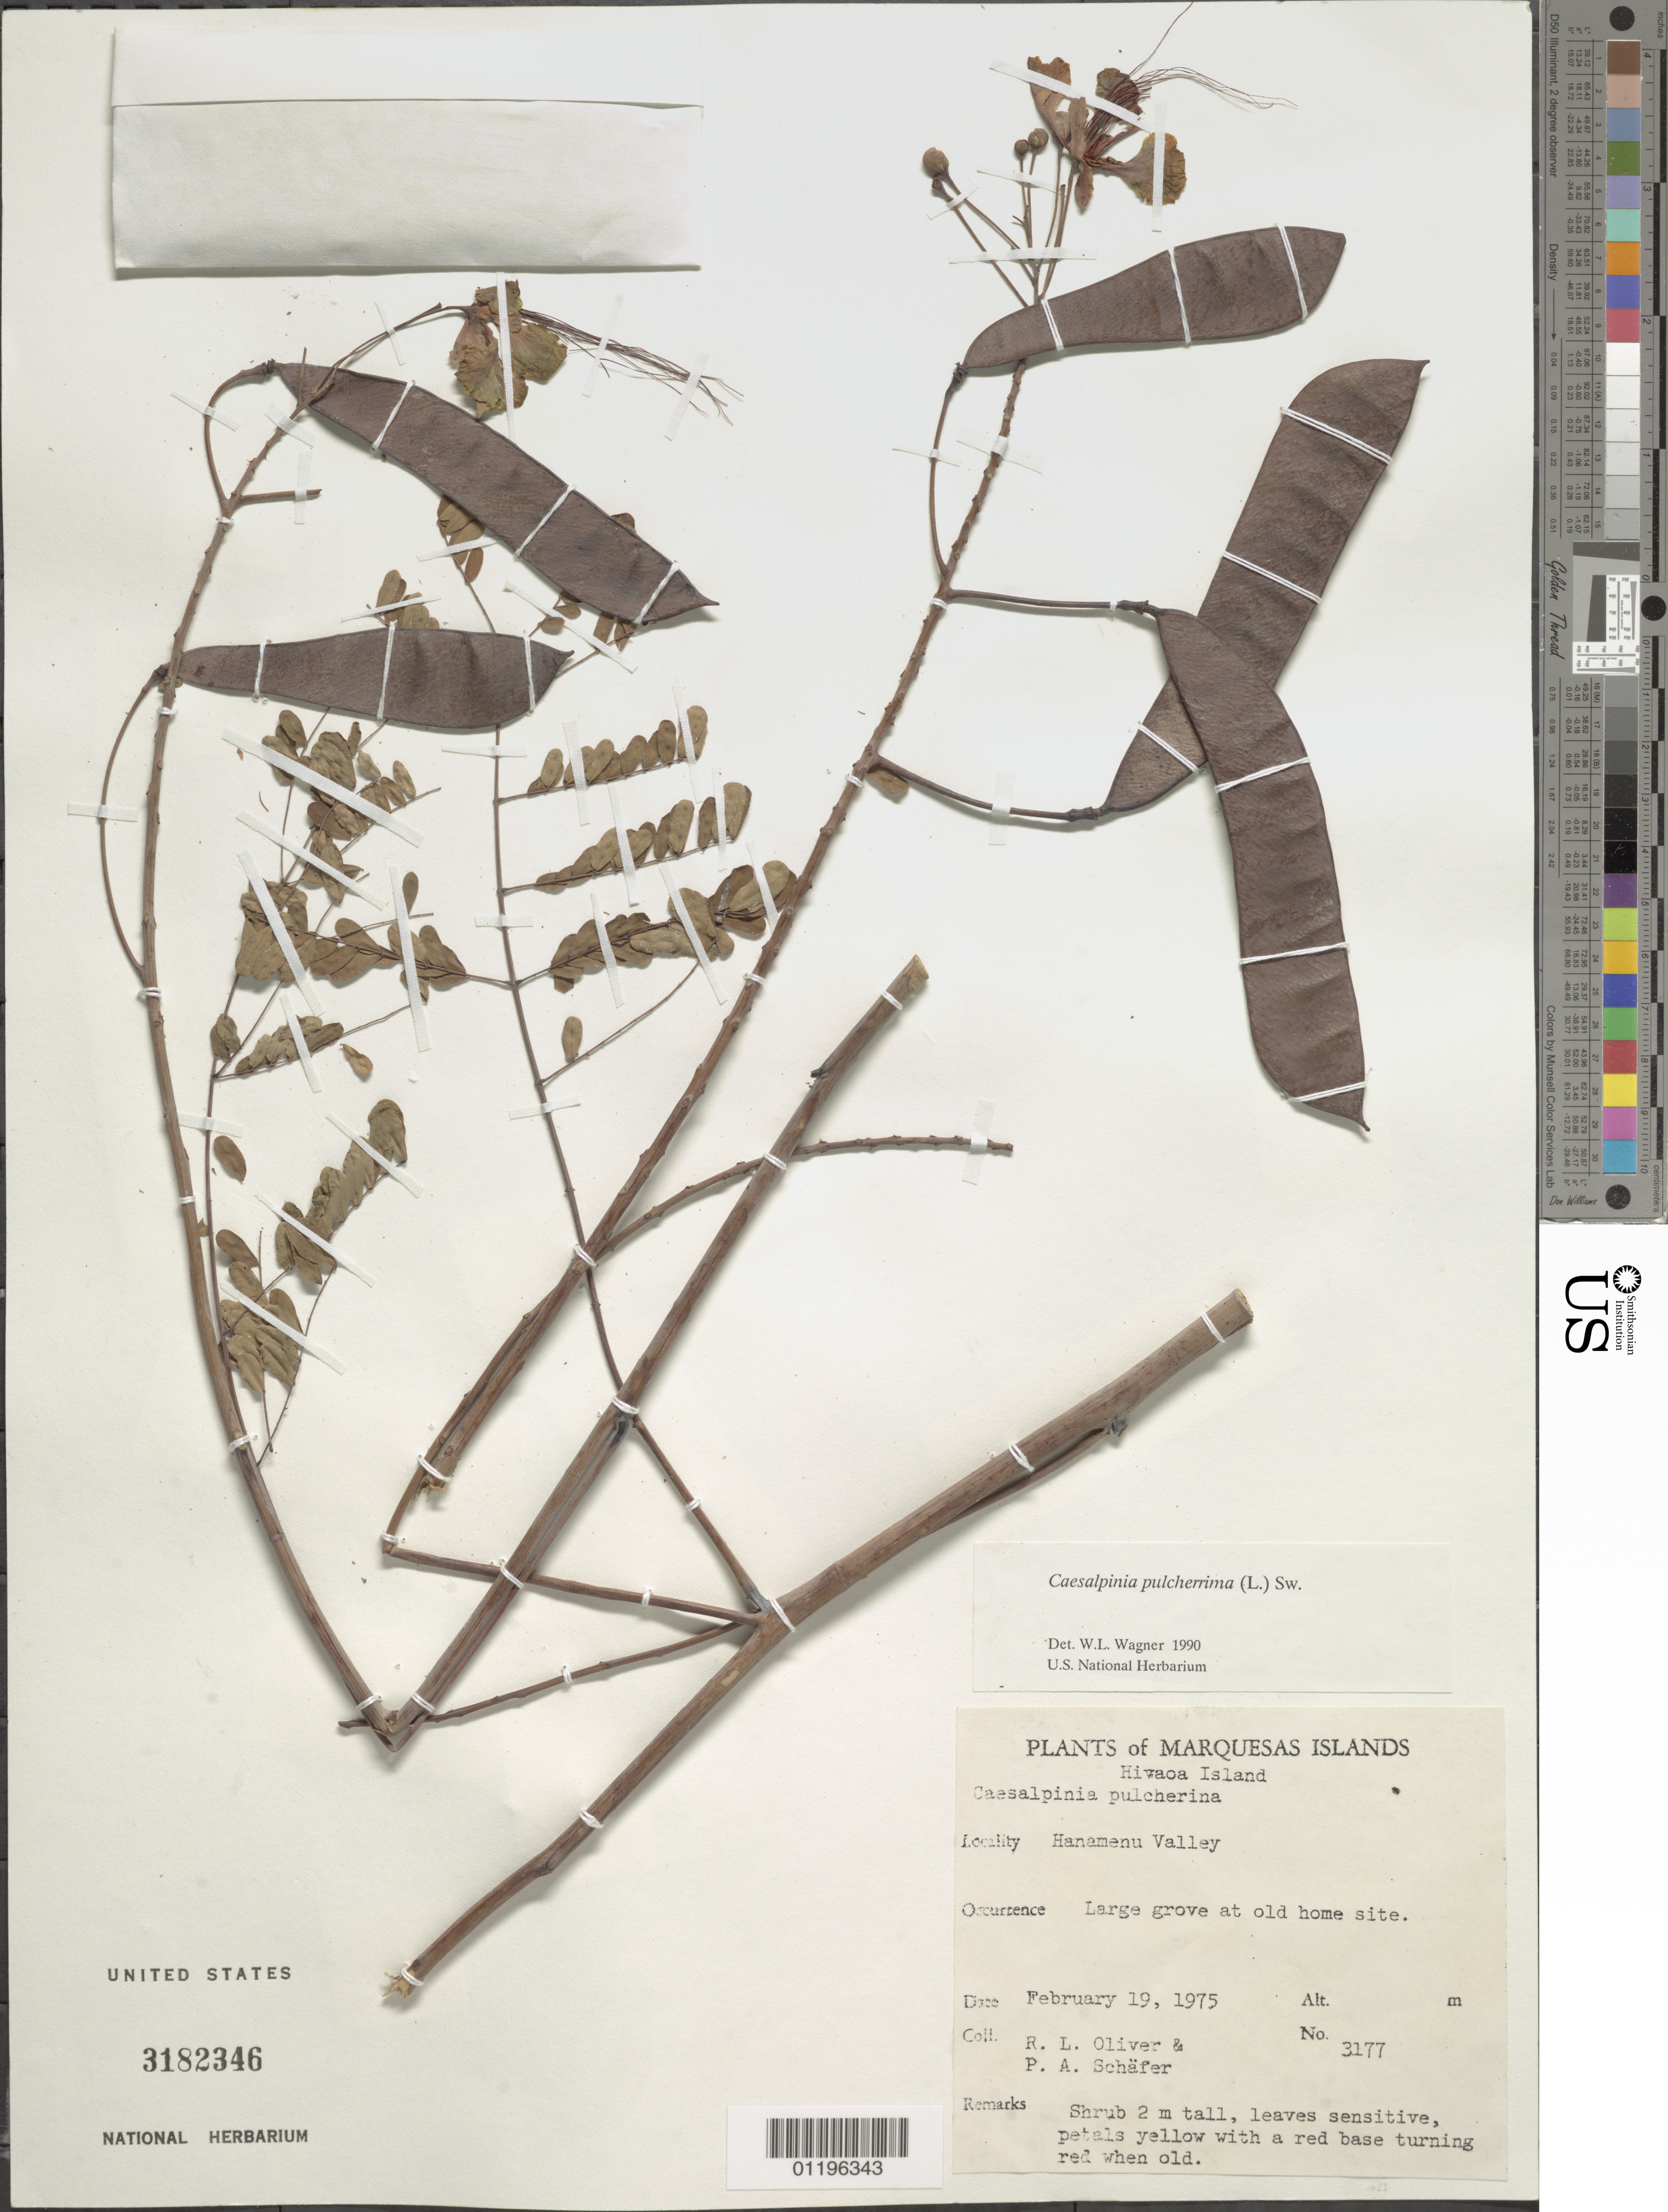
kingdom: Plantae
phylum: Tracheophyta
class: Magnoliopsida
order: Fabales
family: Fabaceae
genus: Caesalpinia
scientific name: Caesalpinia pulcherrima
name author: (L.) Sw.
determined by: Wagner, W. L., (BOT), Smithsonian Institution - National Museum of Natural History (UNITED STATES)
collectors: R. L. Oliver & P. A. Schäfer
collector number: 3177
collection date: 1975-01-19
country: French Polynesia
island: Hiva Oa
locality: Hanamenu Valley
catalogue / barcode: US 3182346